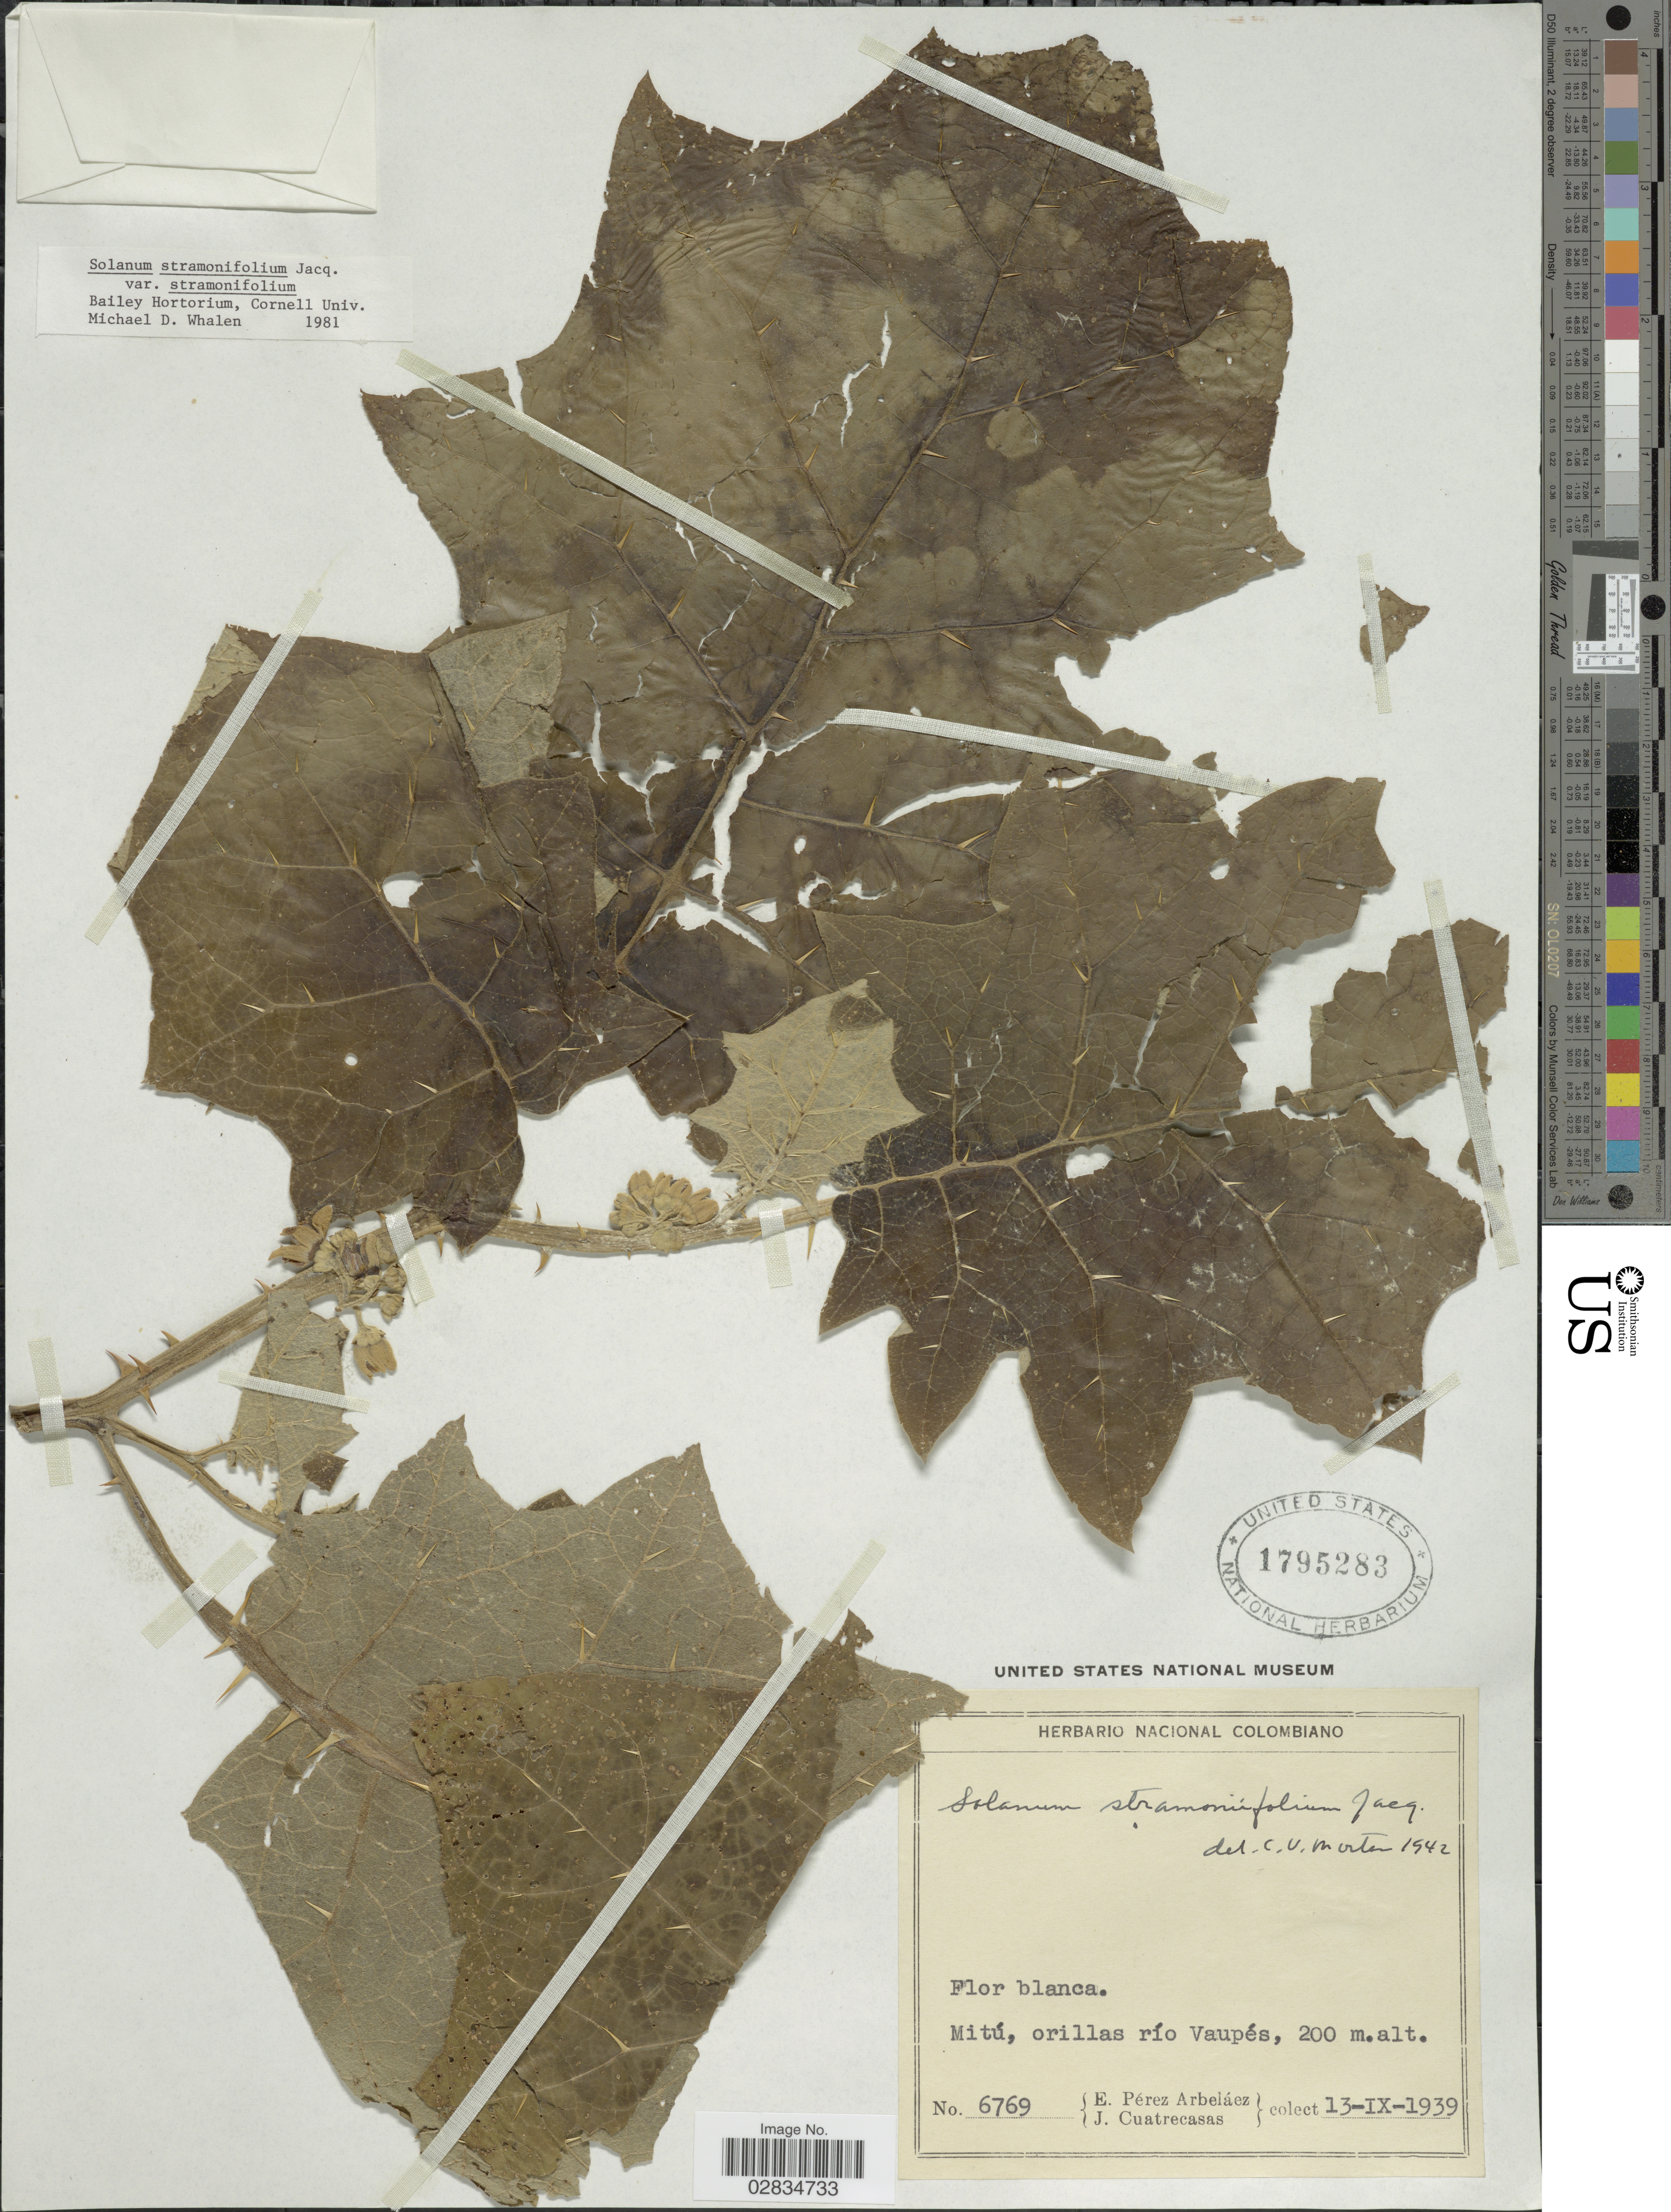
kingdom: Plantae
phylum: Tracheophyta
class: Magnoliopsida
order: Solanales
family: Solanaceae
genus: Solanum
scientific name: Solanum stramoniifolium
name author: Jacq.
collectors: E. Pérez Arbeláez & J. Cuatrecasas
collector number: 6769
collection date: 1939-09-13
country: Colombia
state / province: Vaupés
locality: Mitú, orillas río Vaupés.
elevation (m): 200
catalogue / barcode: US 1795283